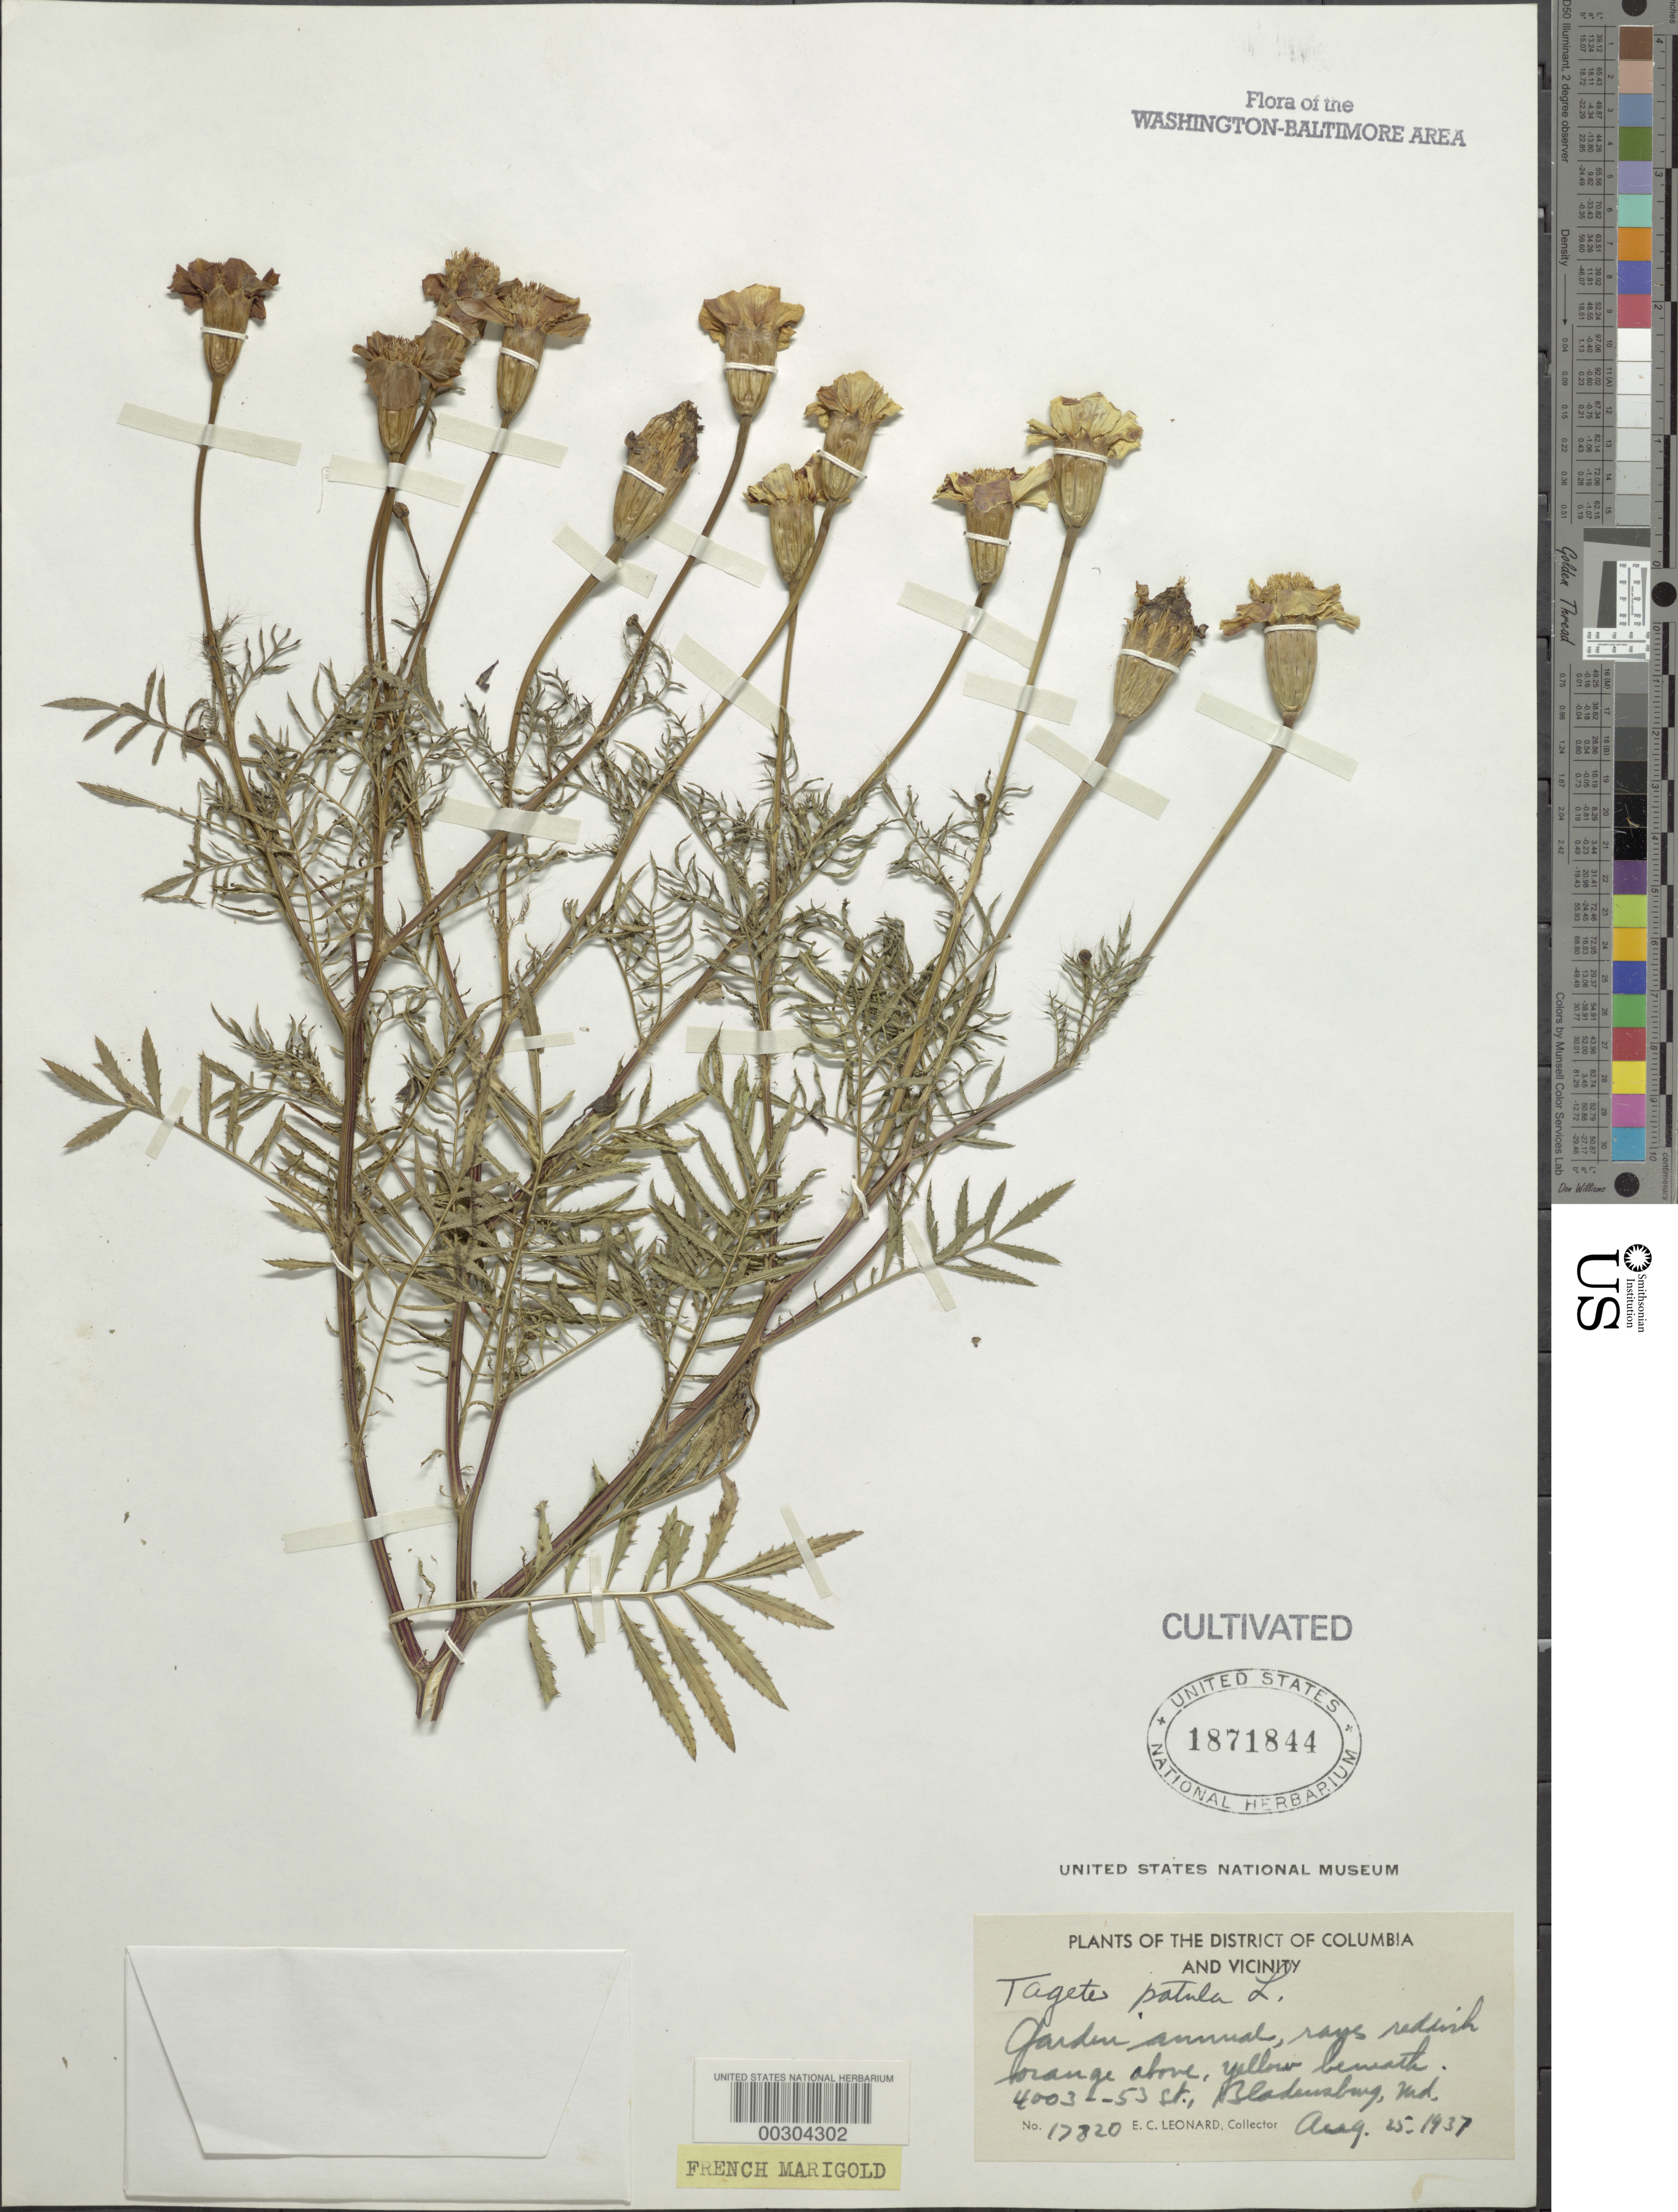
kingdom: Plantae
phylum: Tracheophyta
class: Magnoliopsida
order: Asterales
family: Asteraceae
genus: Tagetes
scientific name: Tagetes patula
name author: L.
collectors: E. C. Leonard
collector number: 17820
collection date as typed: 25 Aug 1937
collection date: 1937-08-25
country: United States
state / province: Maryland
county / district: Prince George's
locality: Bladensburg, 4003 53 St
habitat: Garden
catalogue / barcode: US 1871844